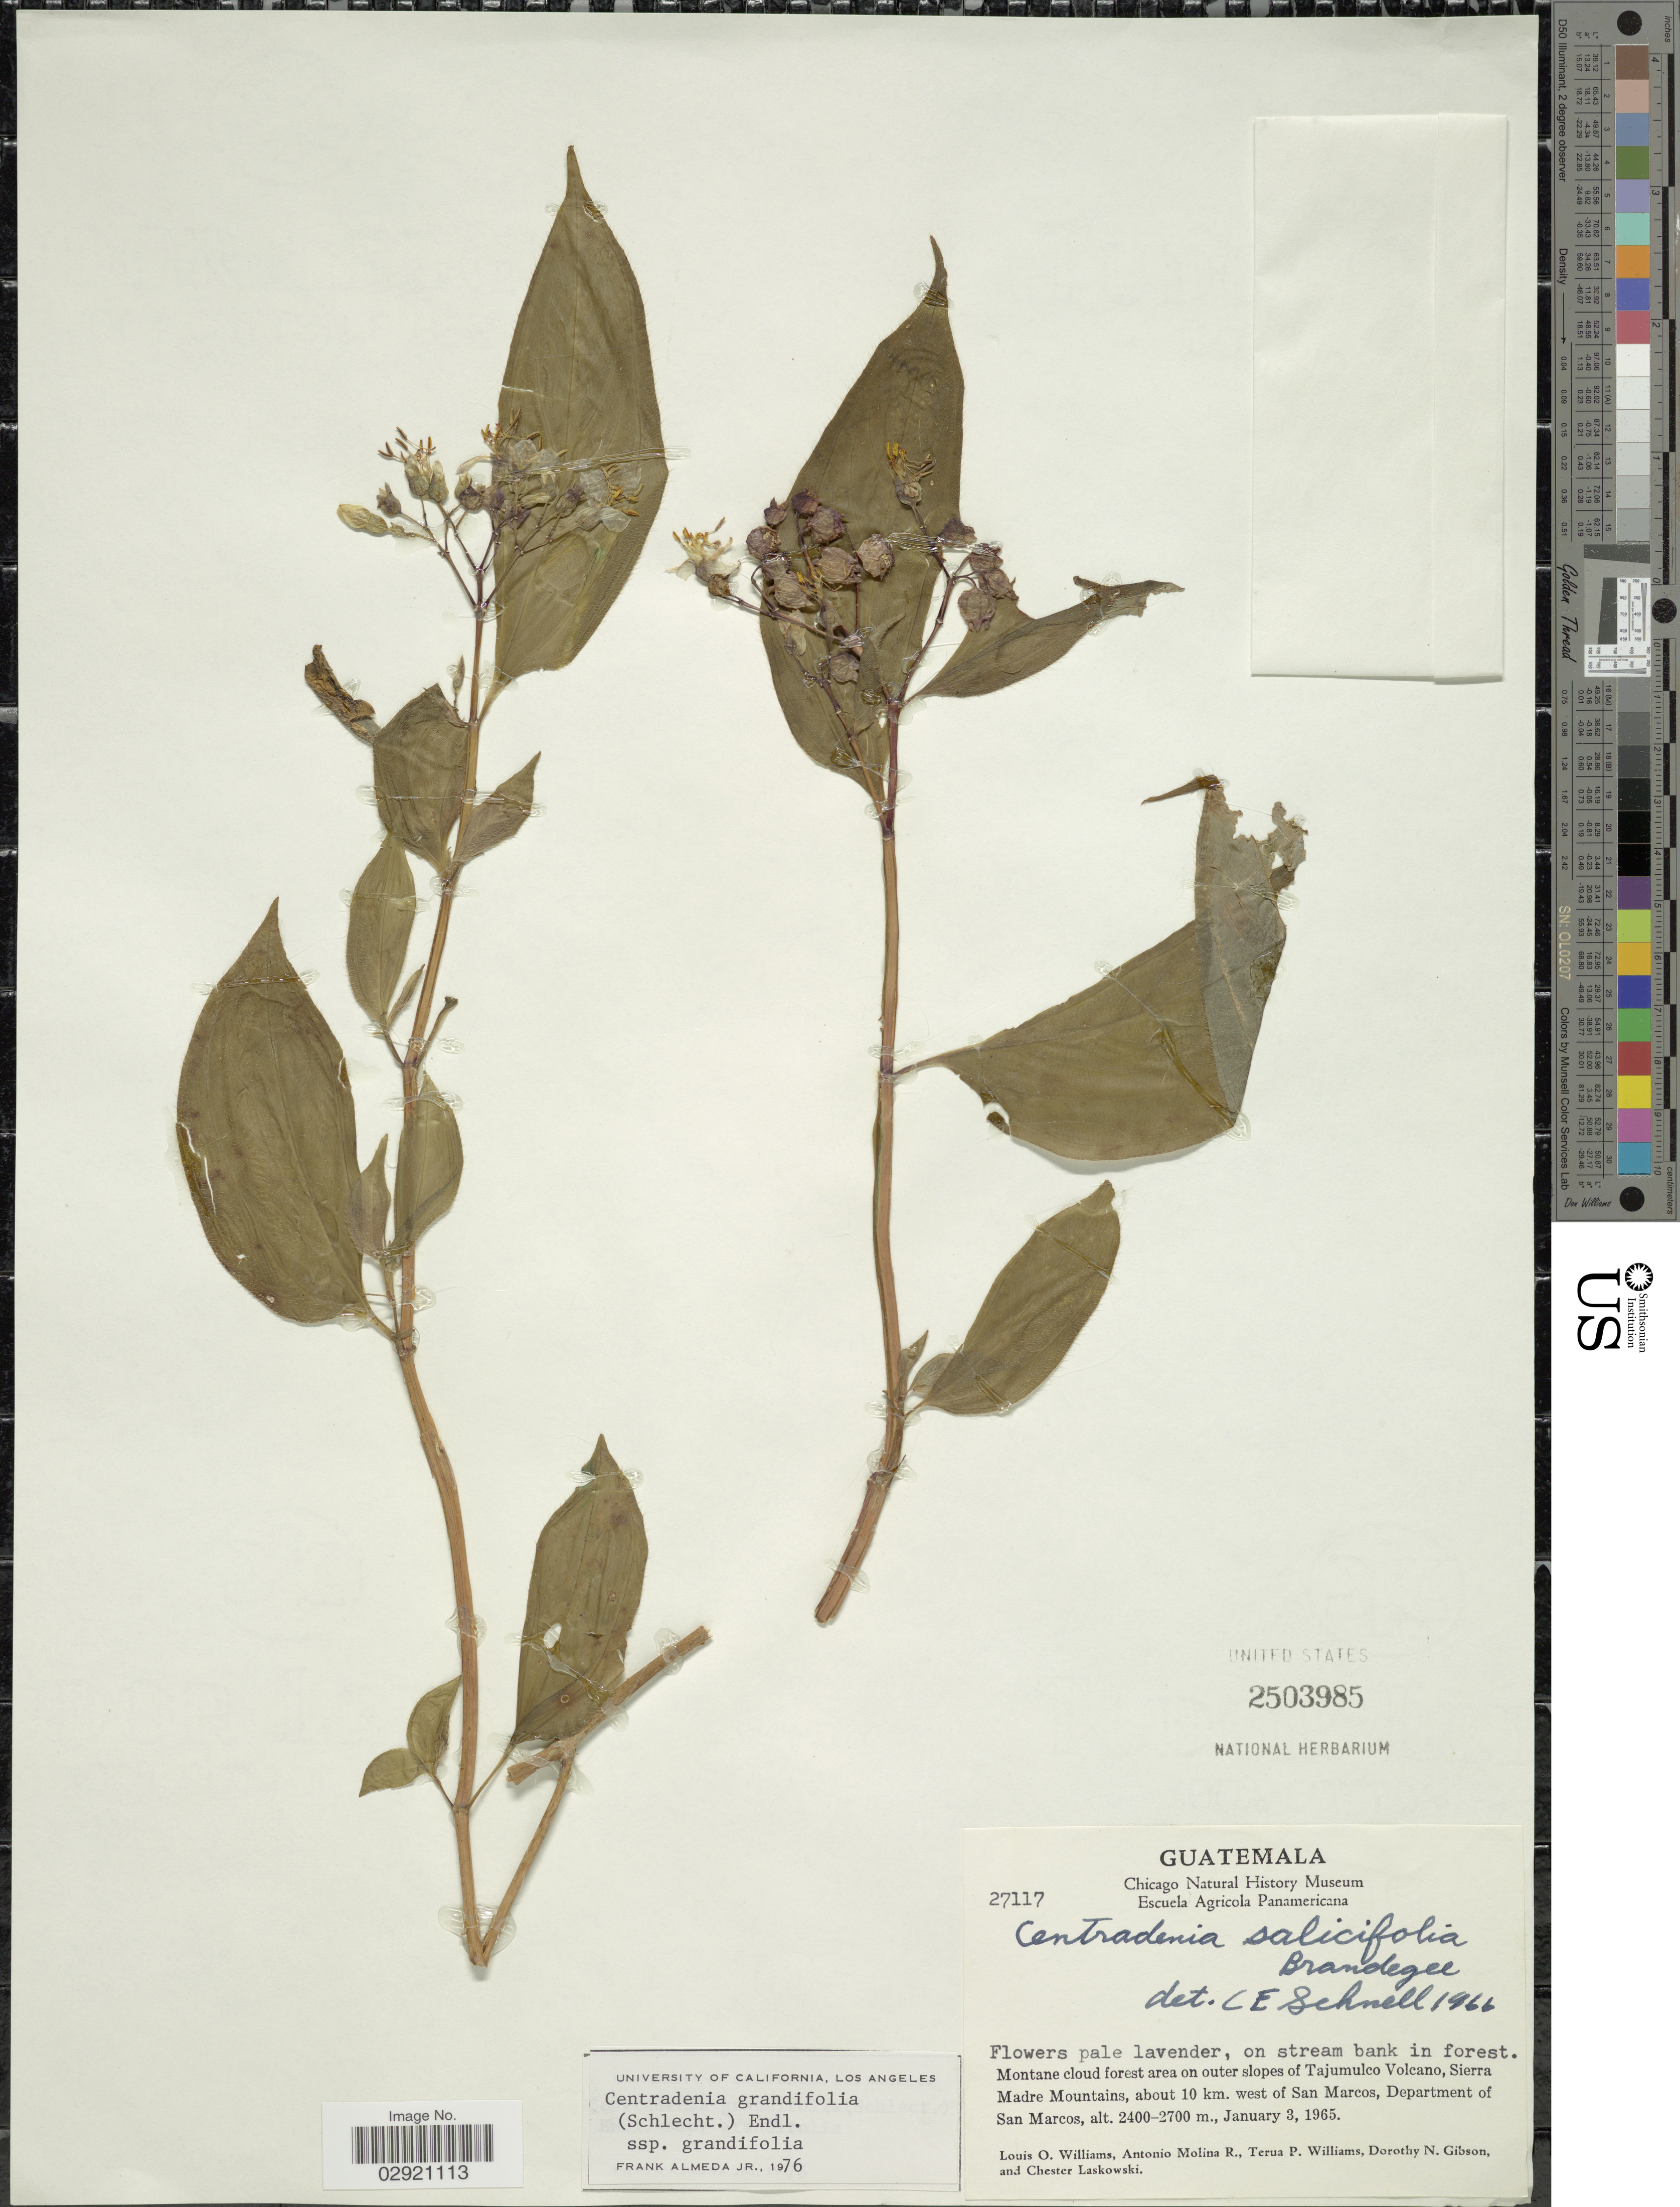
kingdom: Plantae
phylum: Tracheophyta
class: Magnoliopsida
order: Myrtales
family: Melastomataceae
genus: Centradenia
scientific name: Centradenia grandifolia subsp. grandifolia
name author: (Schltdl.) Endl.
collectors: L. O. Williams, A. Molina R., T. Williams, D. N. Gibson & C. Laskowski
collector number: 27117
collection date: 1965-01-03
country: Guatemala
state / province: San Marcos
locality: On outer slopes of Tajumulco Volcano, Sierra Madre Mountains, about 10 km. west of San Marcos, Department of San Marcos.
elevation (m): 2400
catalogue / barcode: US 2503985